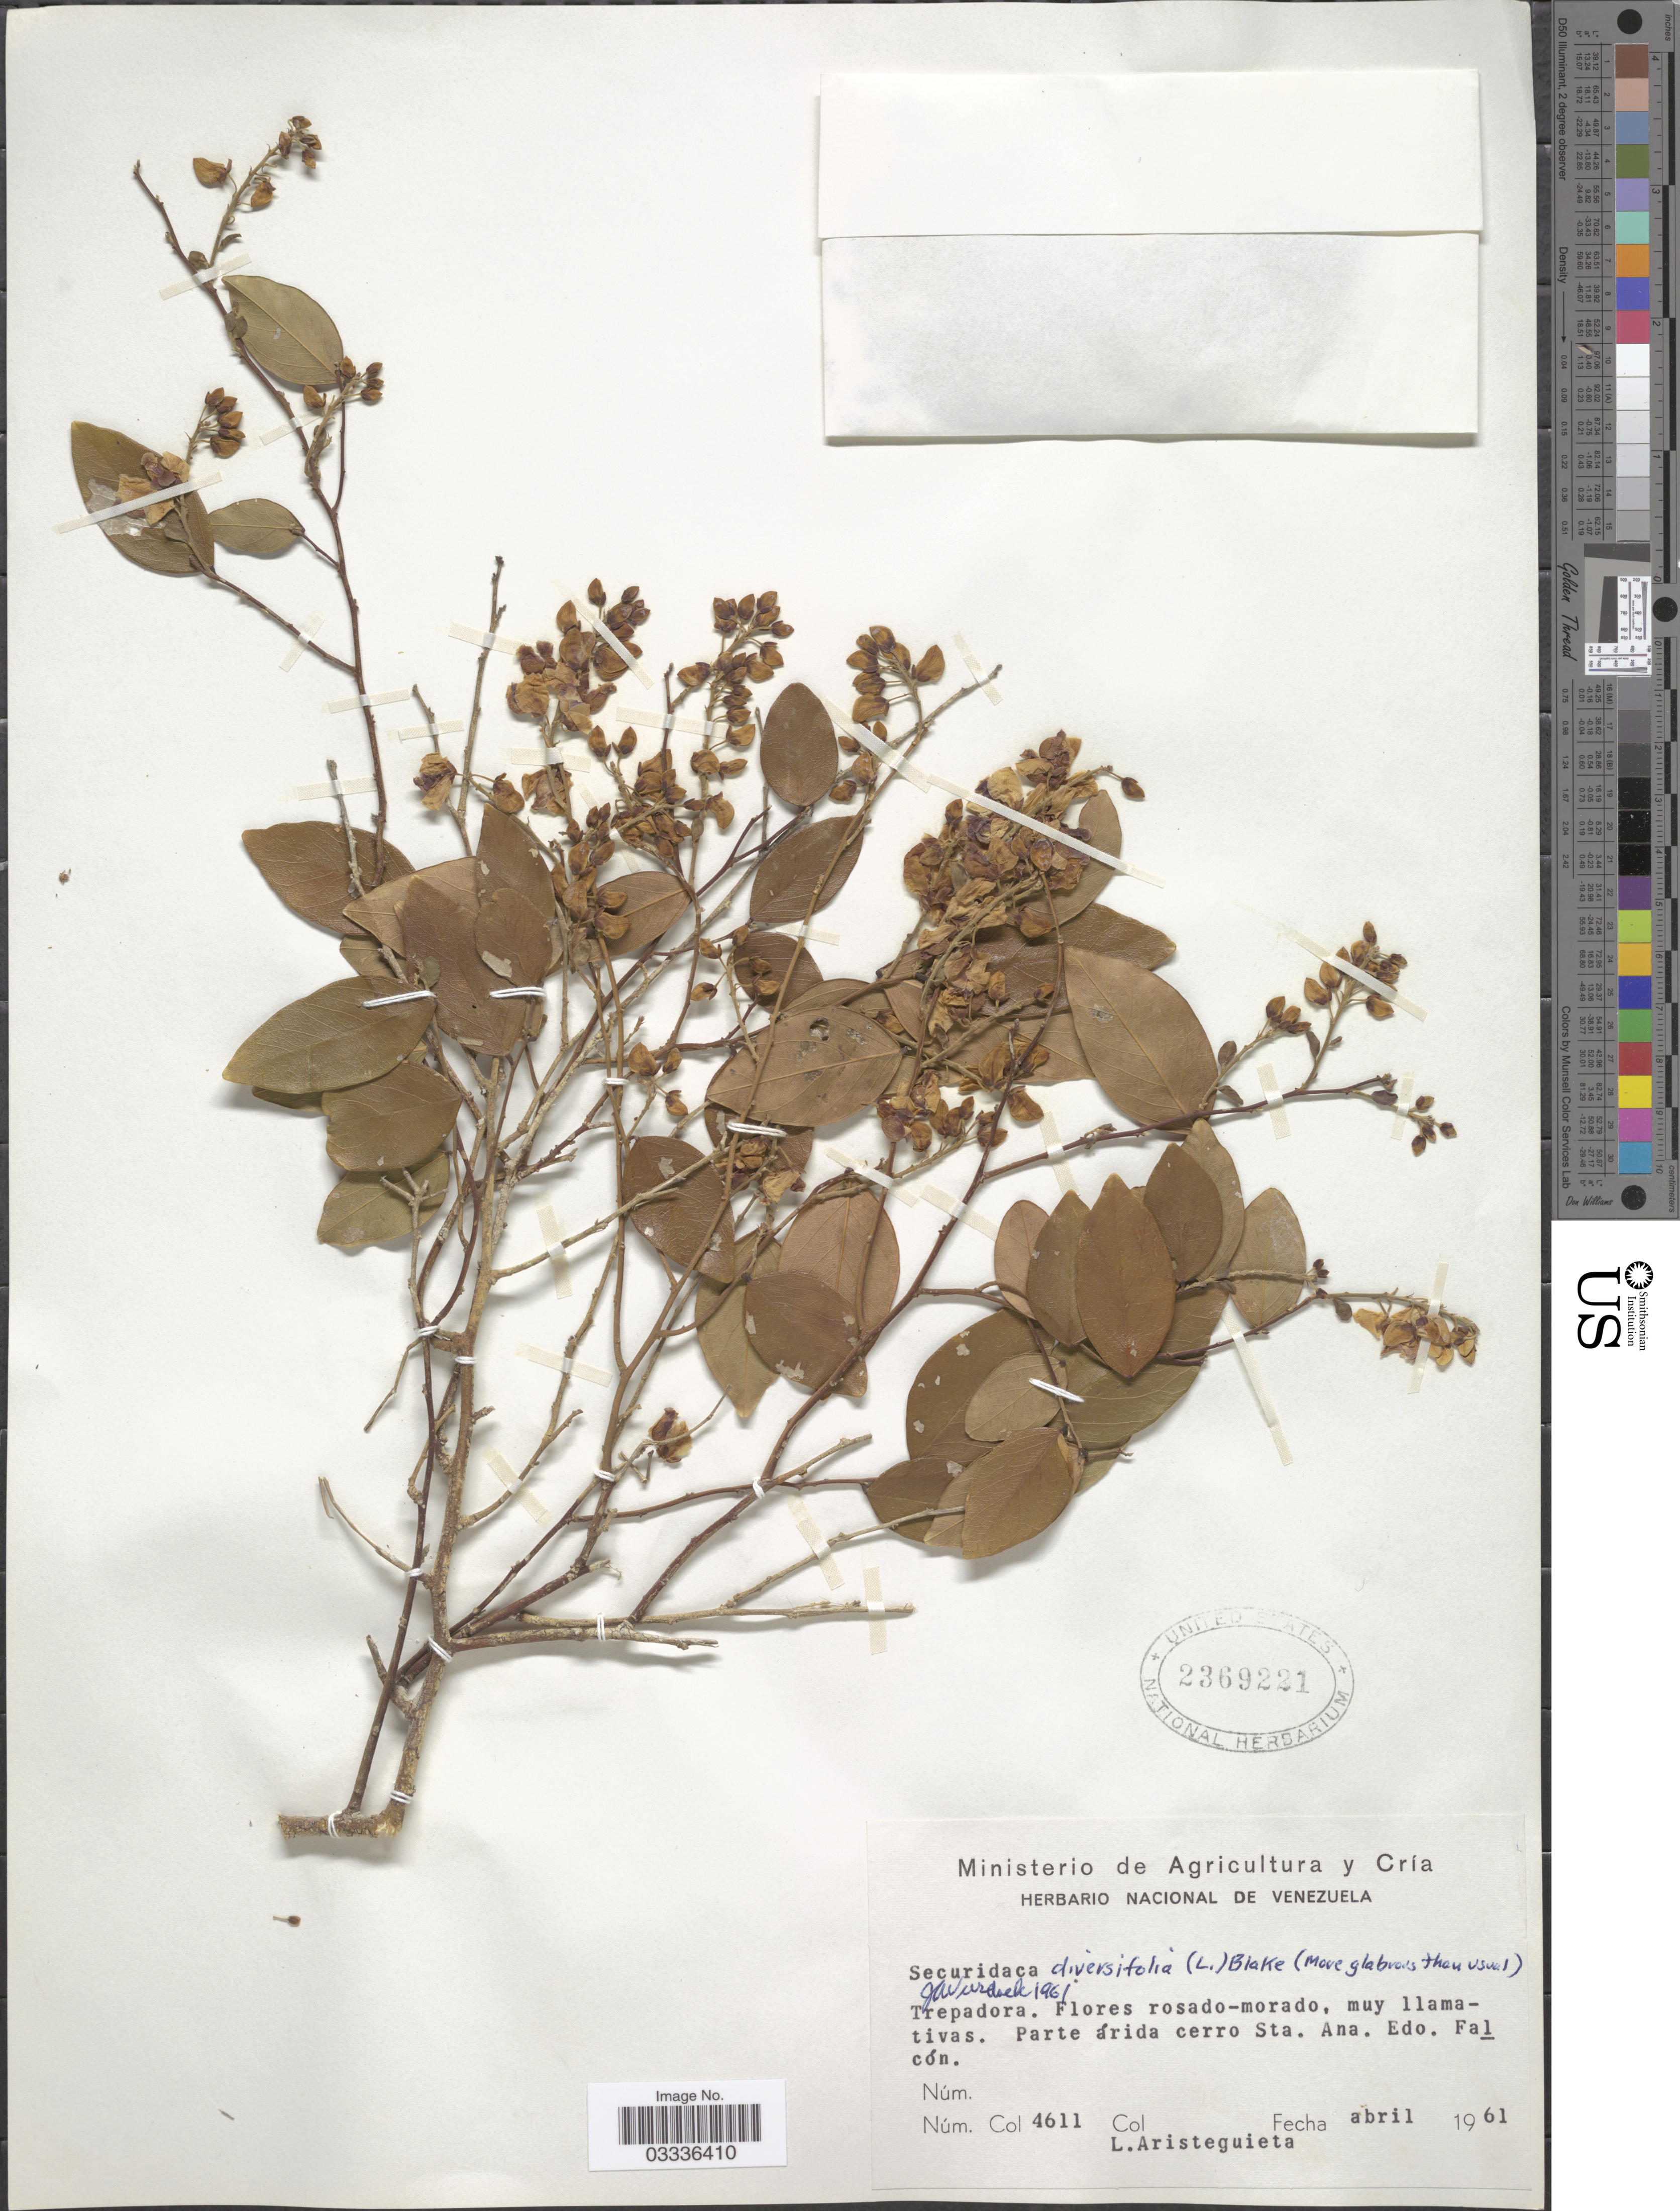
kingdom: Plantae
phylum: Tracheophyta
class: Magnoliopsida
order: Fabales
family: Polygalaceae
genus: Securidaca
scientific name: Securidaca diversifolia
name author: (L.) S.F. Blake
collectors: L. Aristeguieta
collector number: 4611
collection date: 1961-04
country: Venezuela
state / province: Falcón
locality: Parte árida cerro Sta. Ana.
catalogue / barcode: US 2369221